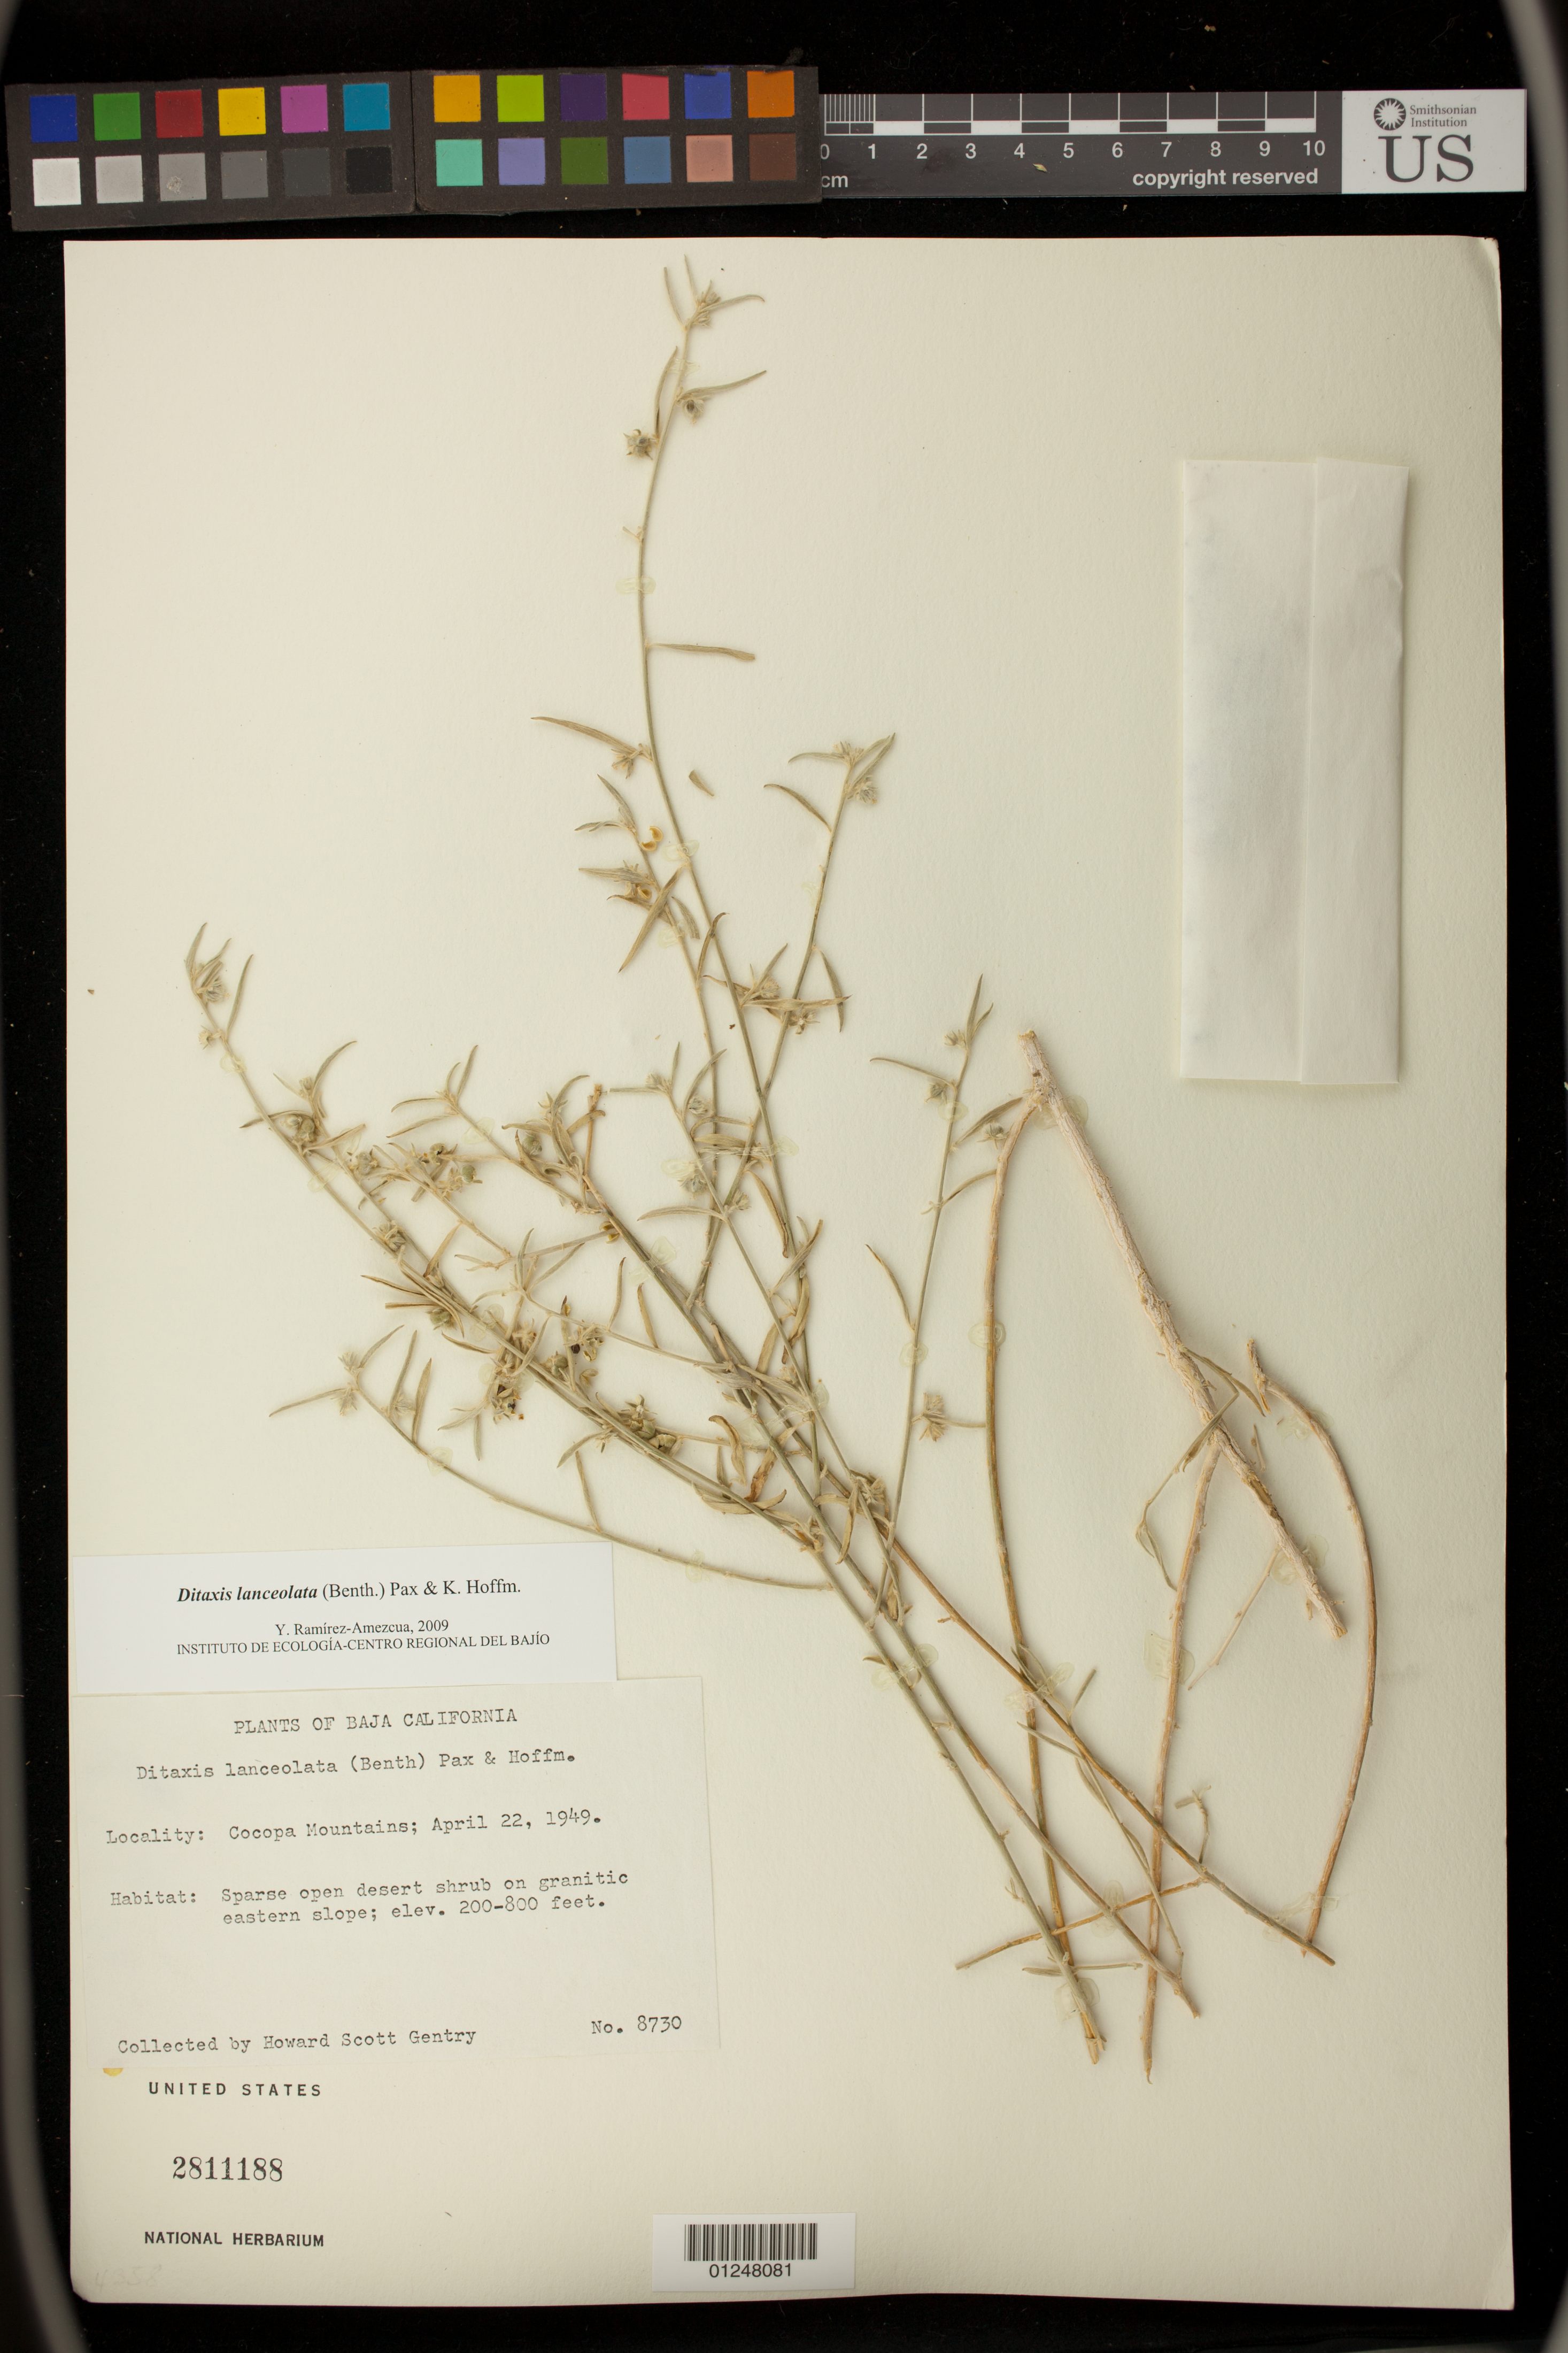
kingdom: Plantae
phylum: Tracheophyta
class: Magnoliopsida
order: Malpighiales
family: Euphorbiaceae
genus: Argythamnia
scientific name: Argythamnia lanceolata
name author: (Benth.) Müll. Arg.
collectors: H. S. Gentry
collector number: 8730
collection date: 1949-04-22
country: Mexico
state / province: Baja California Norte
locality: Cocopa Mountains.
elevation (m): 61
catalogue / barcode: US 2811188